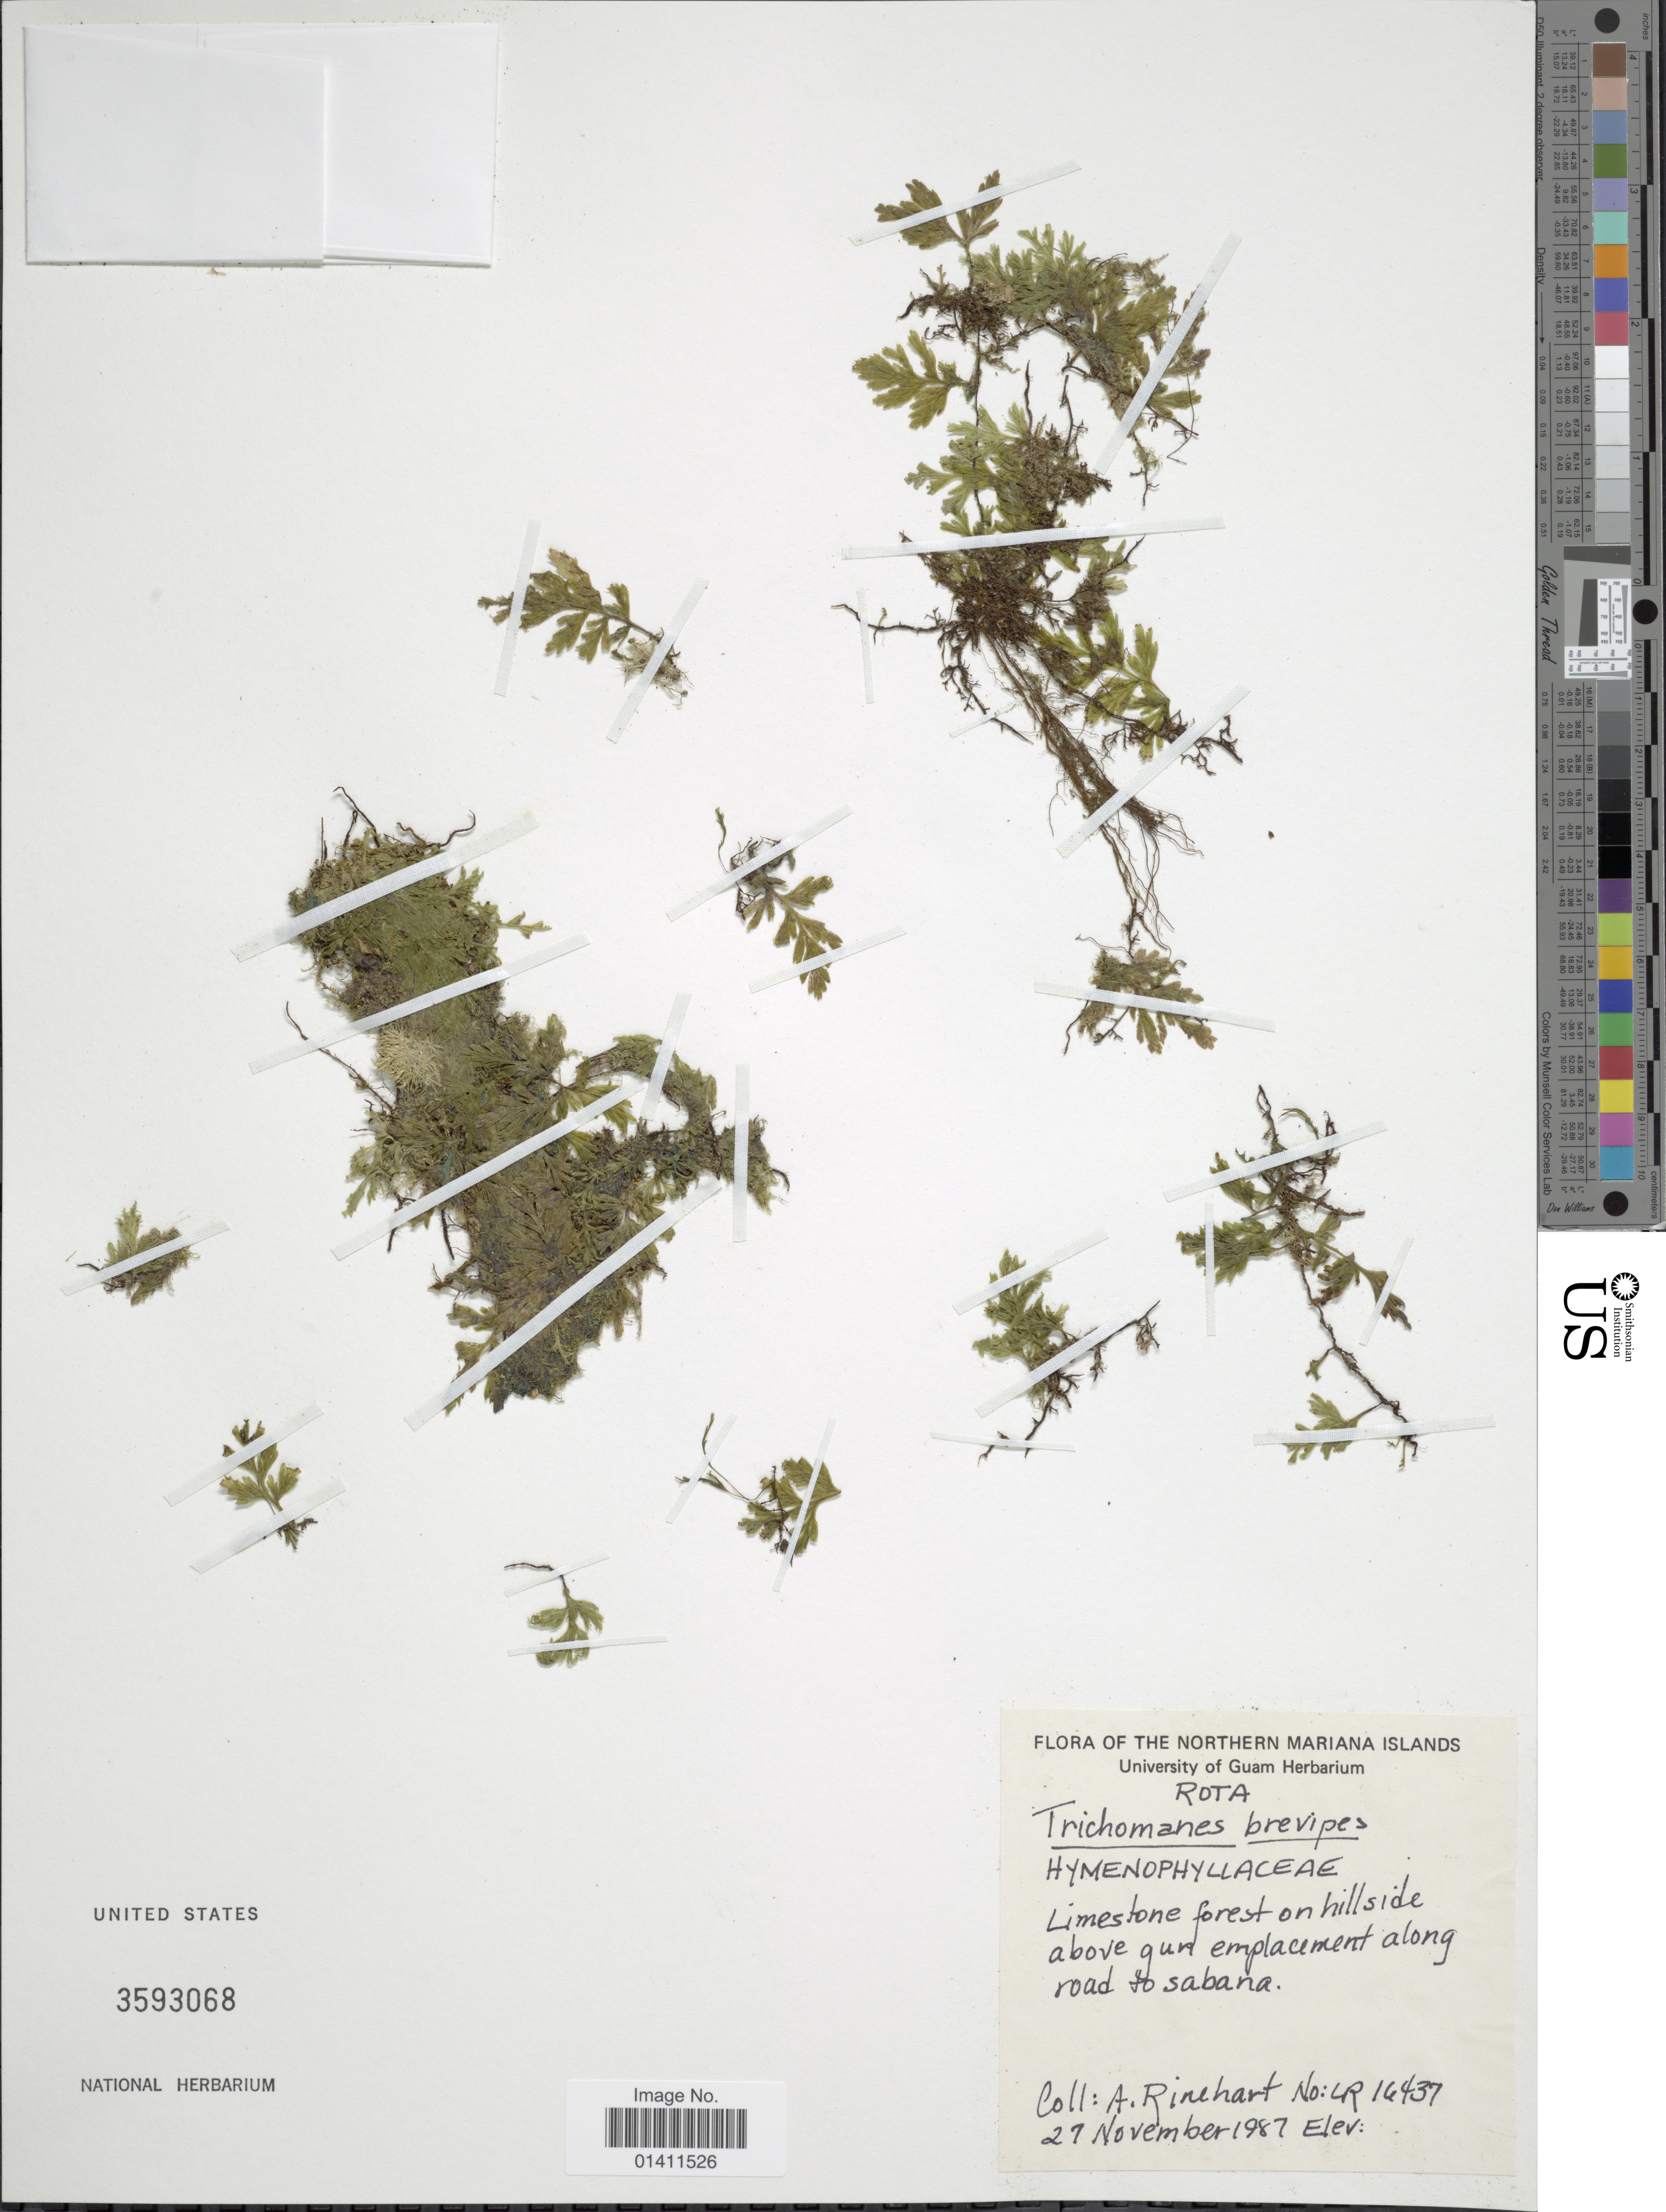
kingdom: Plantae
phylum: Tracheophyta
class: Polypodiopsida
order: Hymenophyllales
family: Hymenophyllaceae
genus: Didymoglossum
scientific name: Didymoglossum brevipes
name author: C. Presl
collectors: A. Rinehart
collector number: LR16437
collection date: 1987-11-27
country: Northern Mariana Islands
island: Rota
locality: Rota. On hillside above gun emplacement along road to sabana.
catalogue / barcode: US 3593068